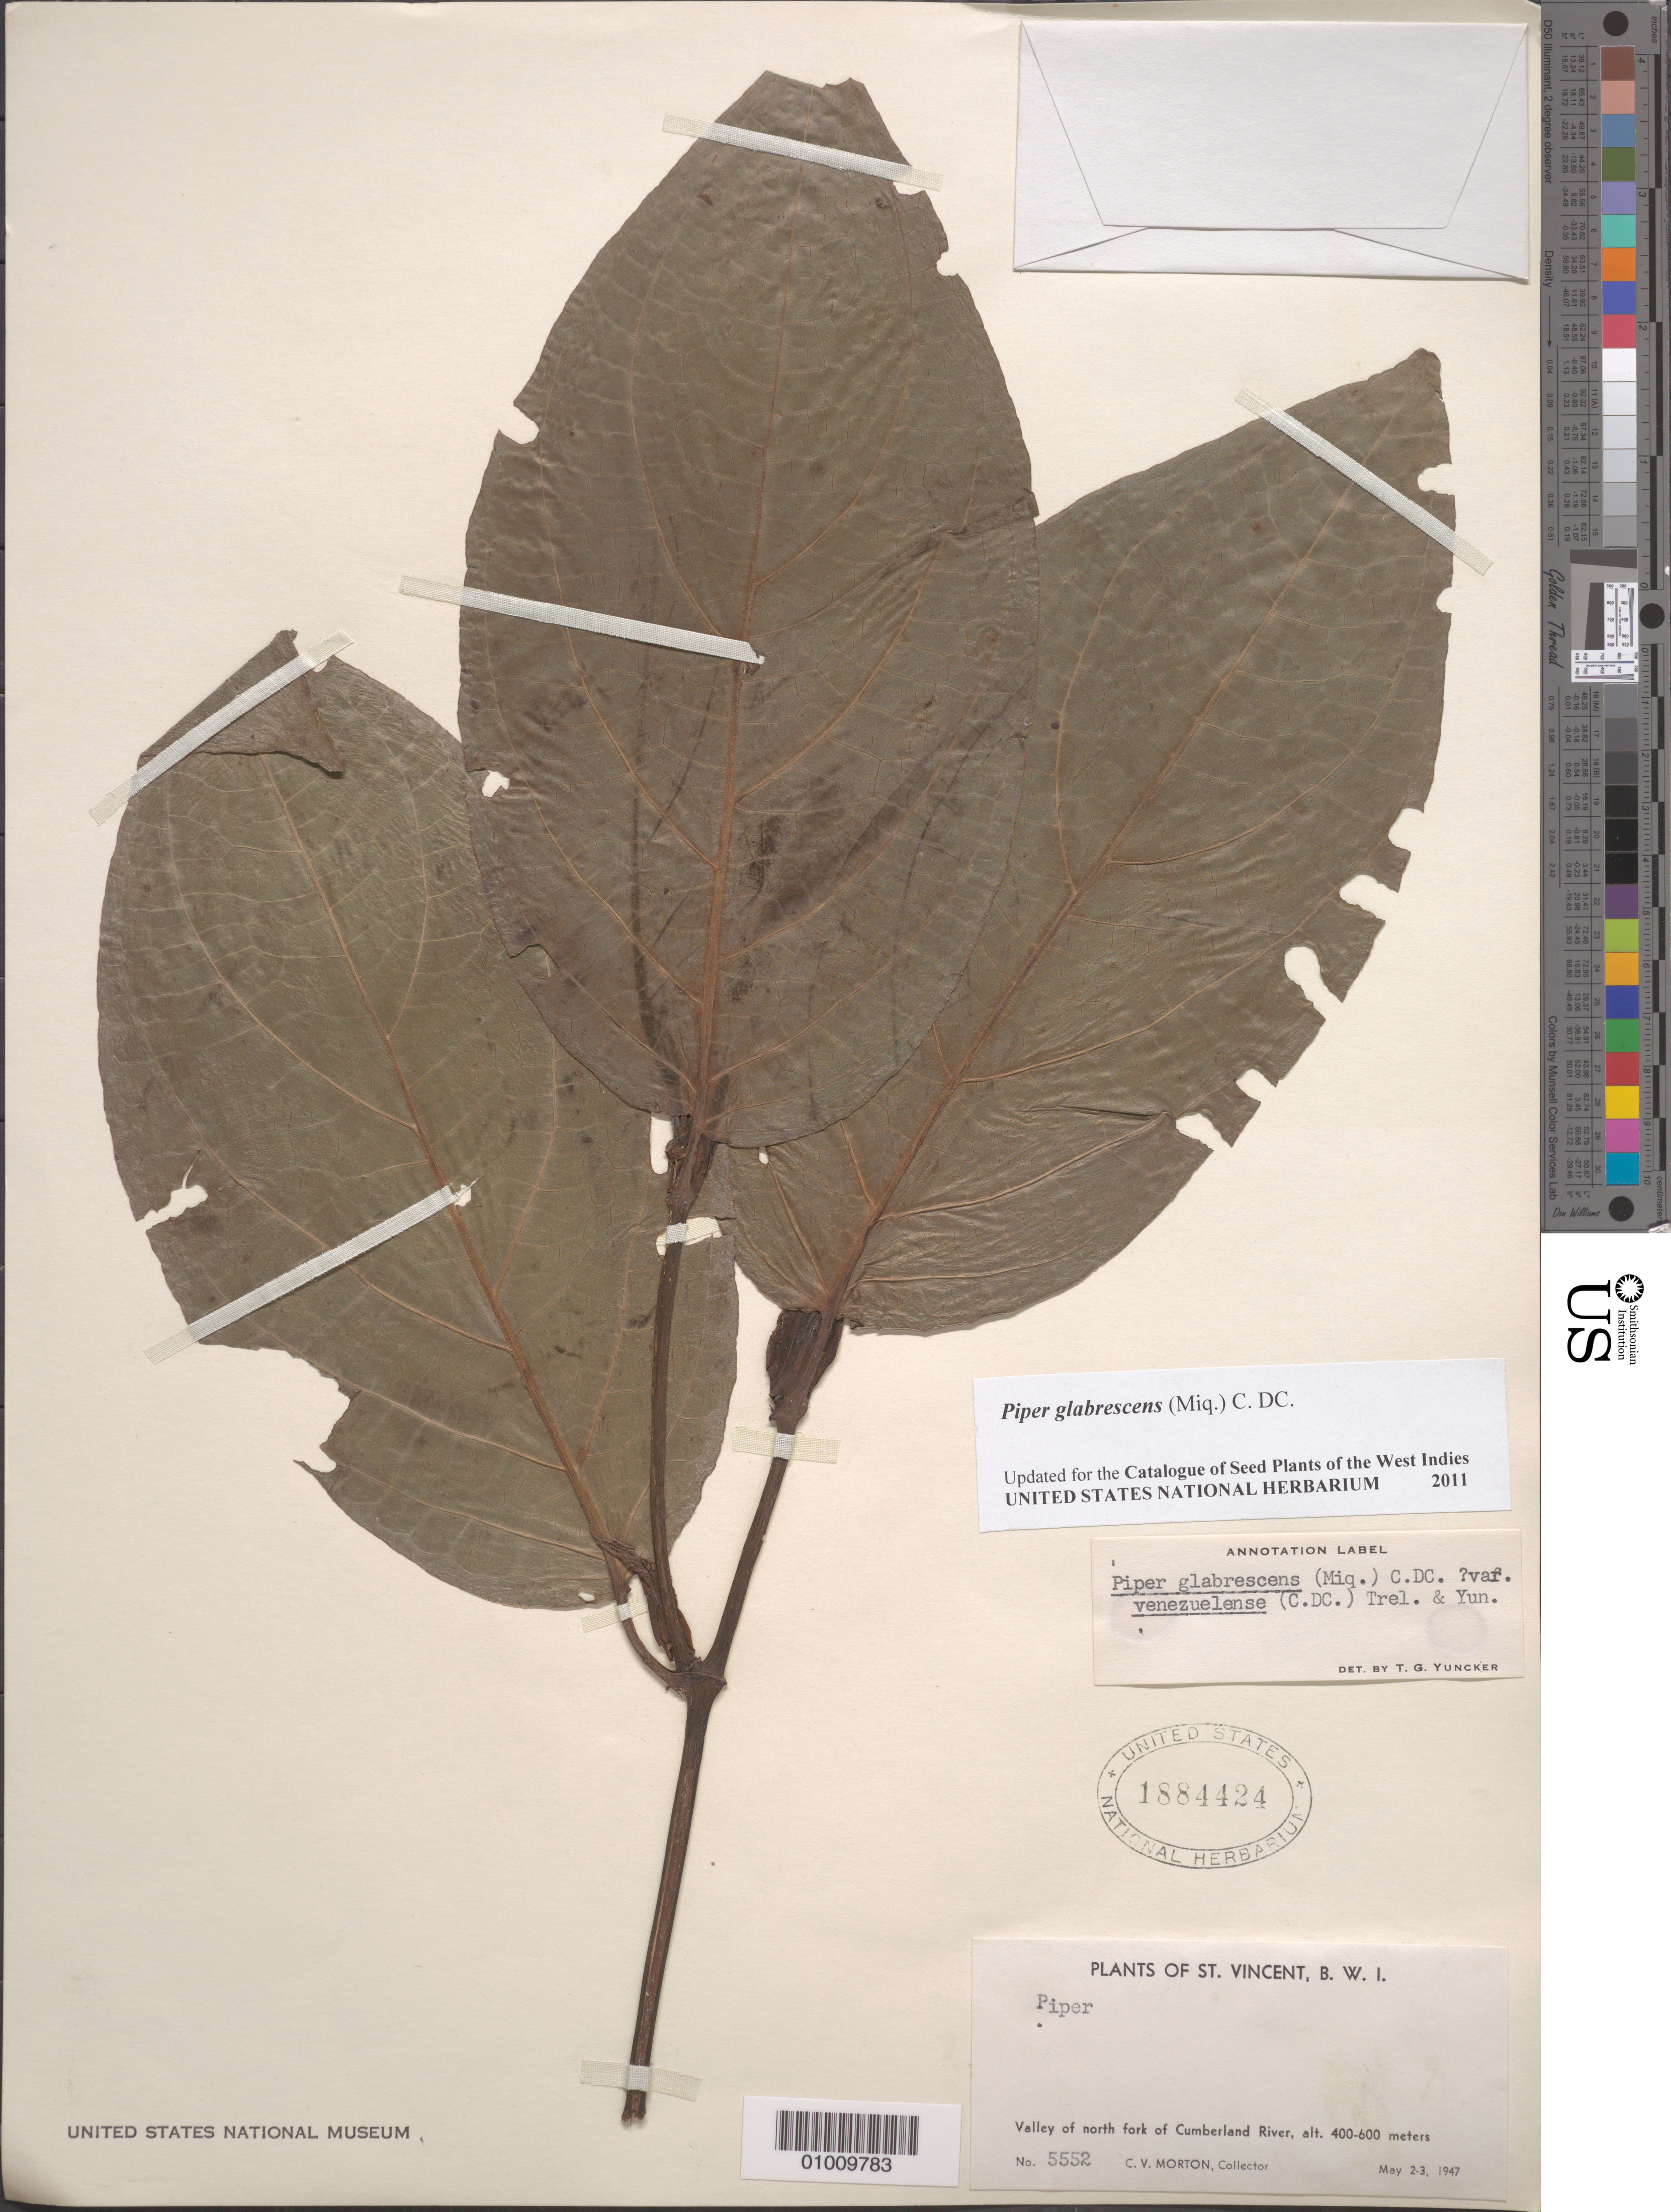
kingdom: Plantae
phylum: Tracheophyta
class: Magnoliopsida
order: Piperales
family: Piperaceae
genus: Piper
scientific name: Piper glabrescens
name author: (Miq.) C. DC.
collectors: C. V. Morton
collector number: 5552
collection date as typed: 02 May 1947 to 03 May 1947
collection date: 1947-05-02/1947-05-03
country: St. Vincent - Grenadines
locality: Valley of north fork of Cumberland River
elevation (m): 400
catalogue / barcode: US 1884424